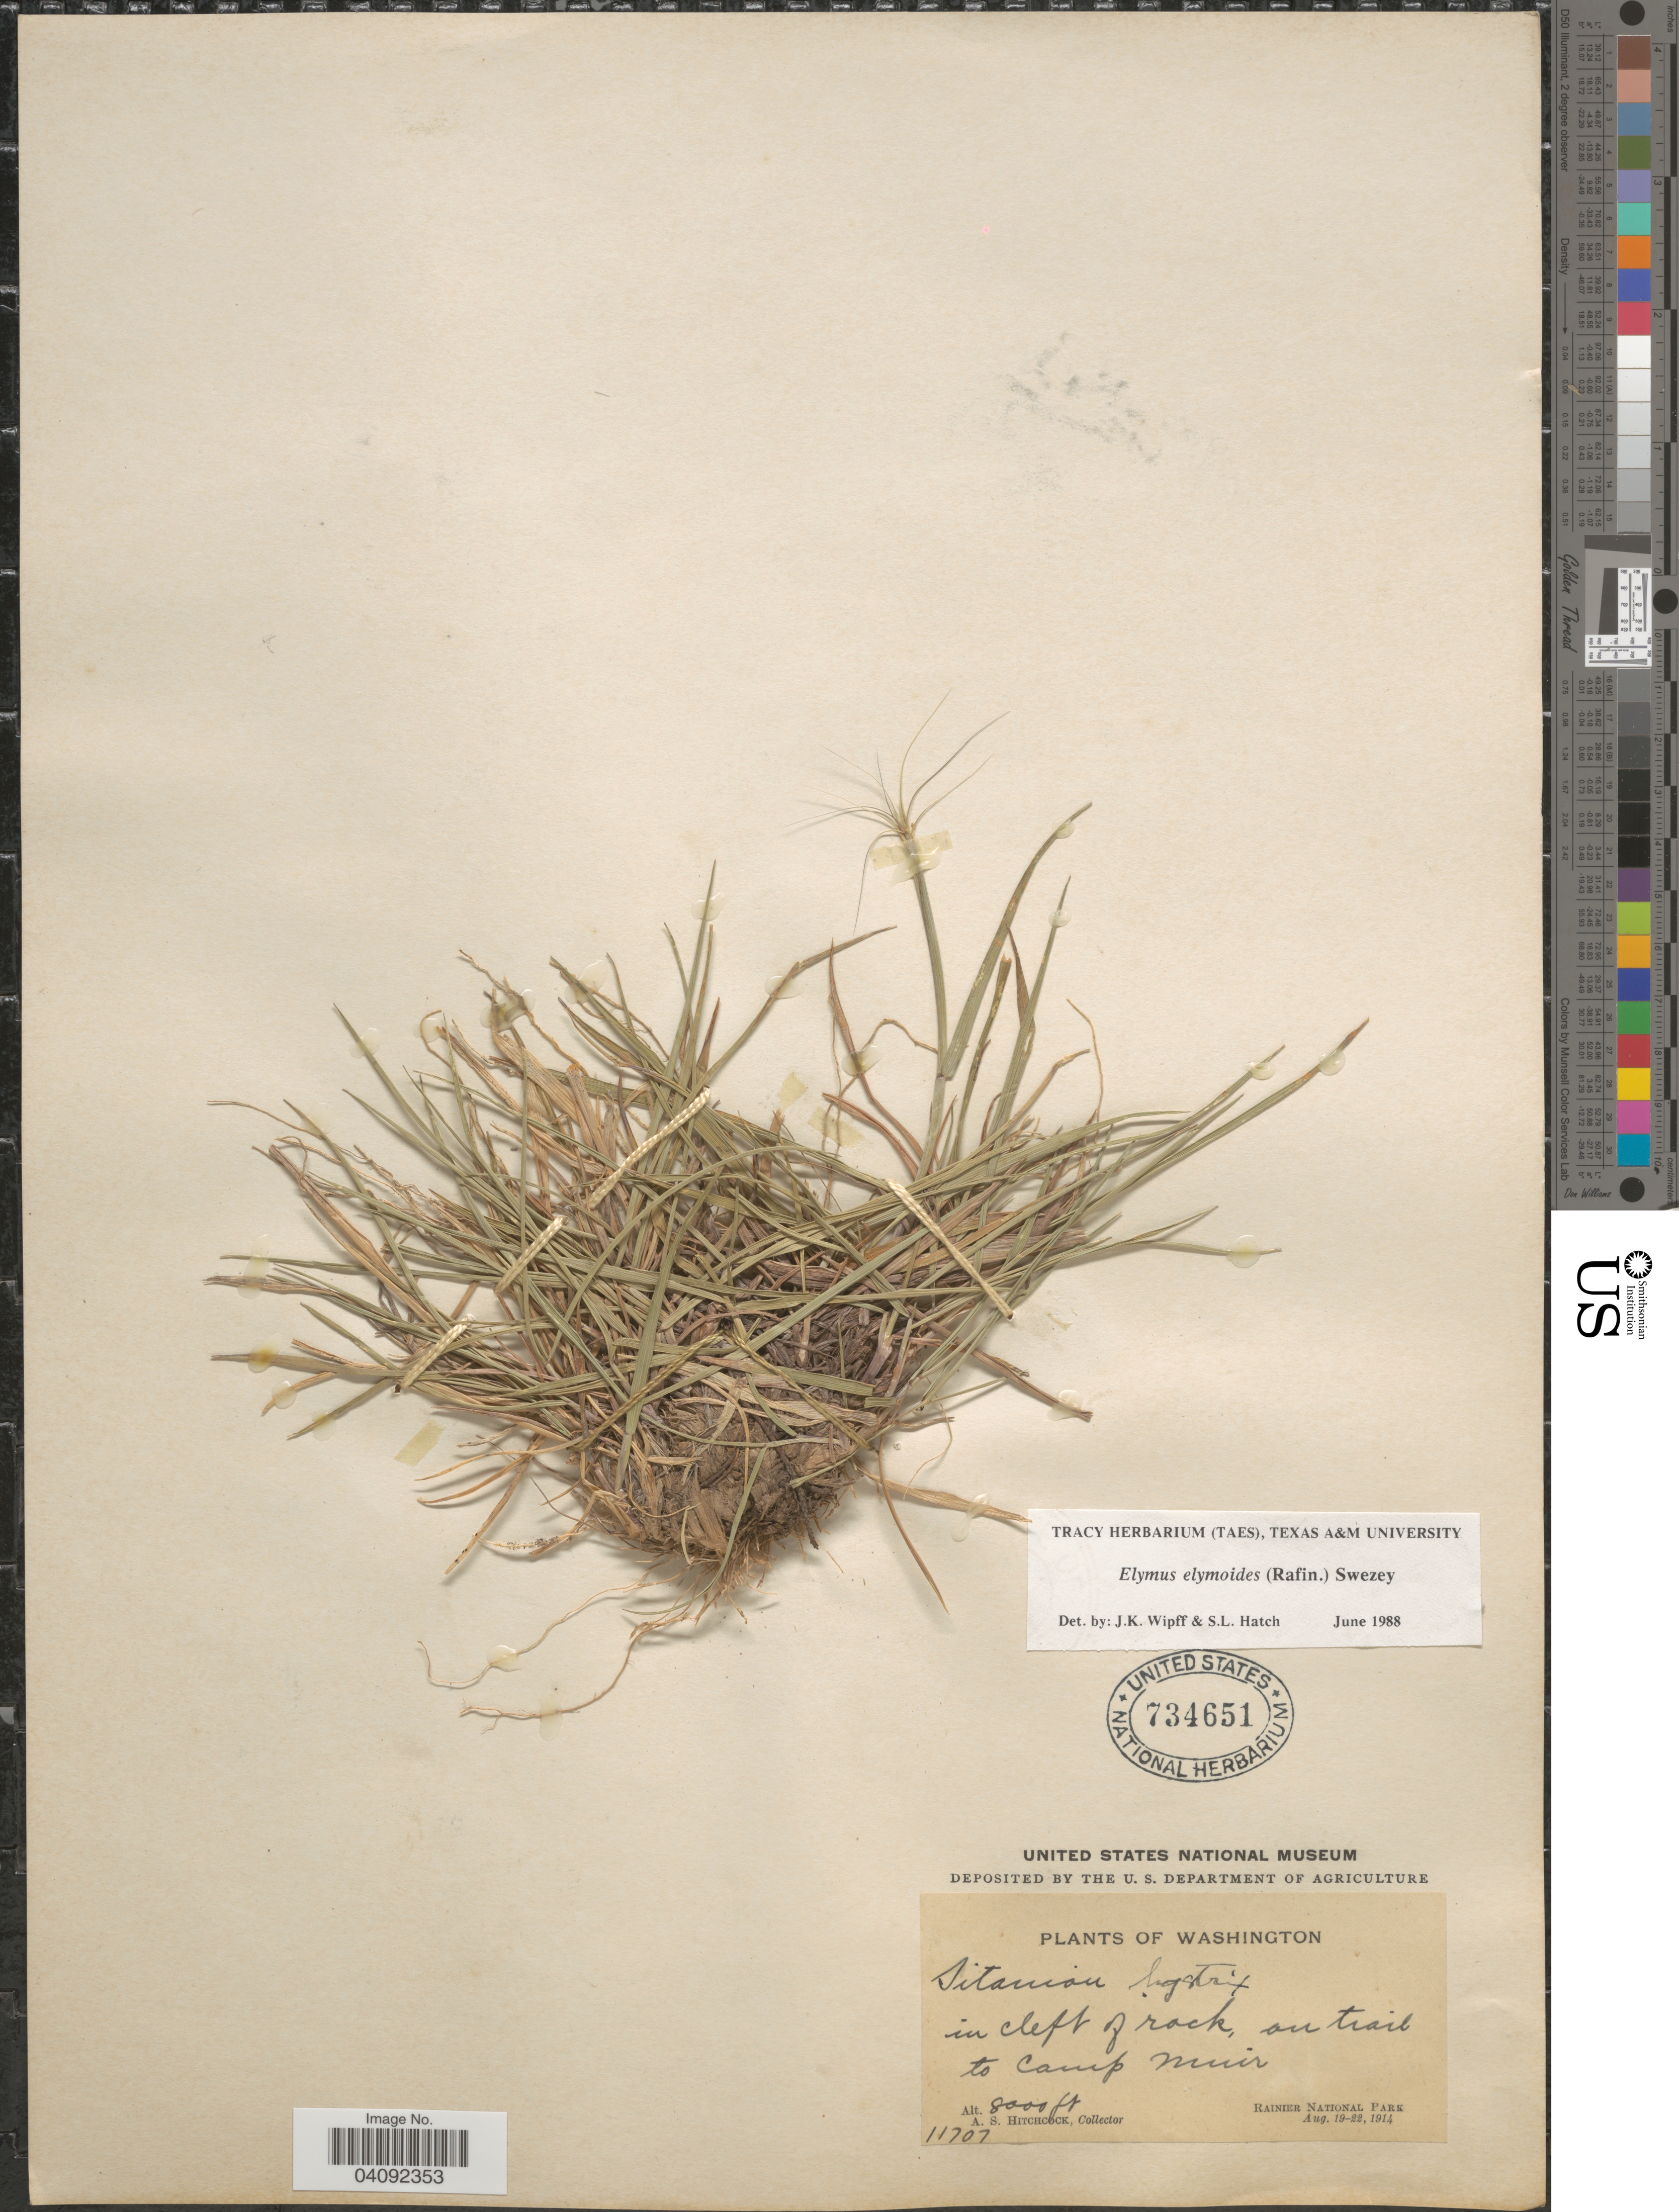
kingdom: Plantae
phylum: Tracheophyta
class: Liliopsida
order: Poales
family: Poaceae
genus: Elymus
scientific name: Elymus elymoides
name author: (Raf.) Swezey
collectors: A. S. Hitchcock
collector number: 11707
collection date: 1914-08-19/1914-08-22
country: United States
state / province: Washington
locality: In cleft of rock, on trail to Camp Muir. Rainier National Park.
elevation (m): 2438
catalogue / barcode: US 734651